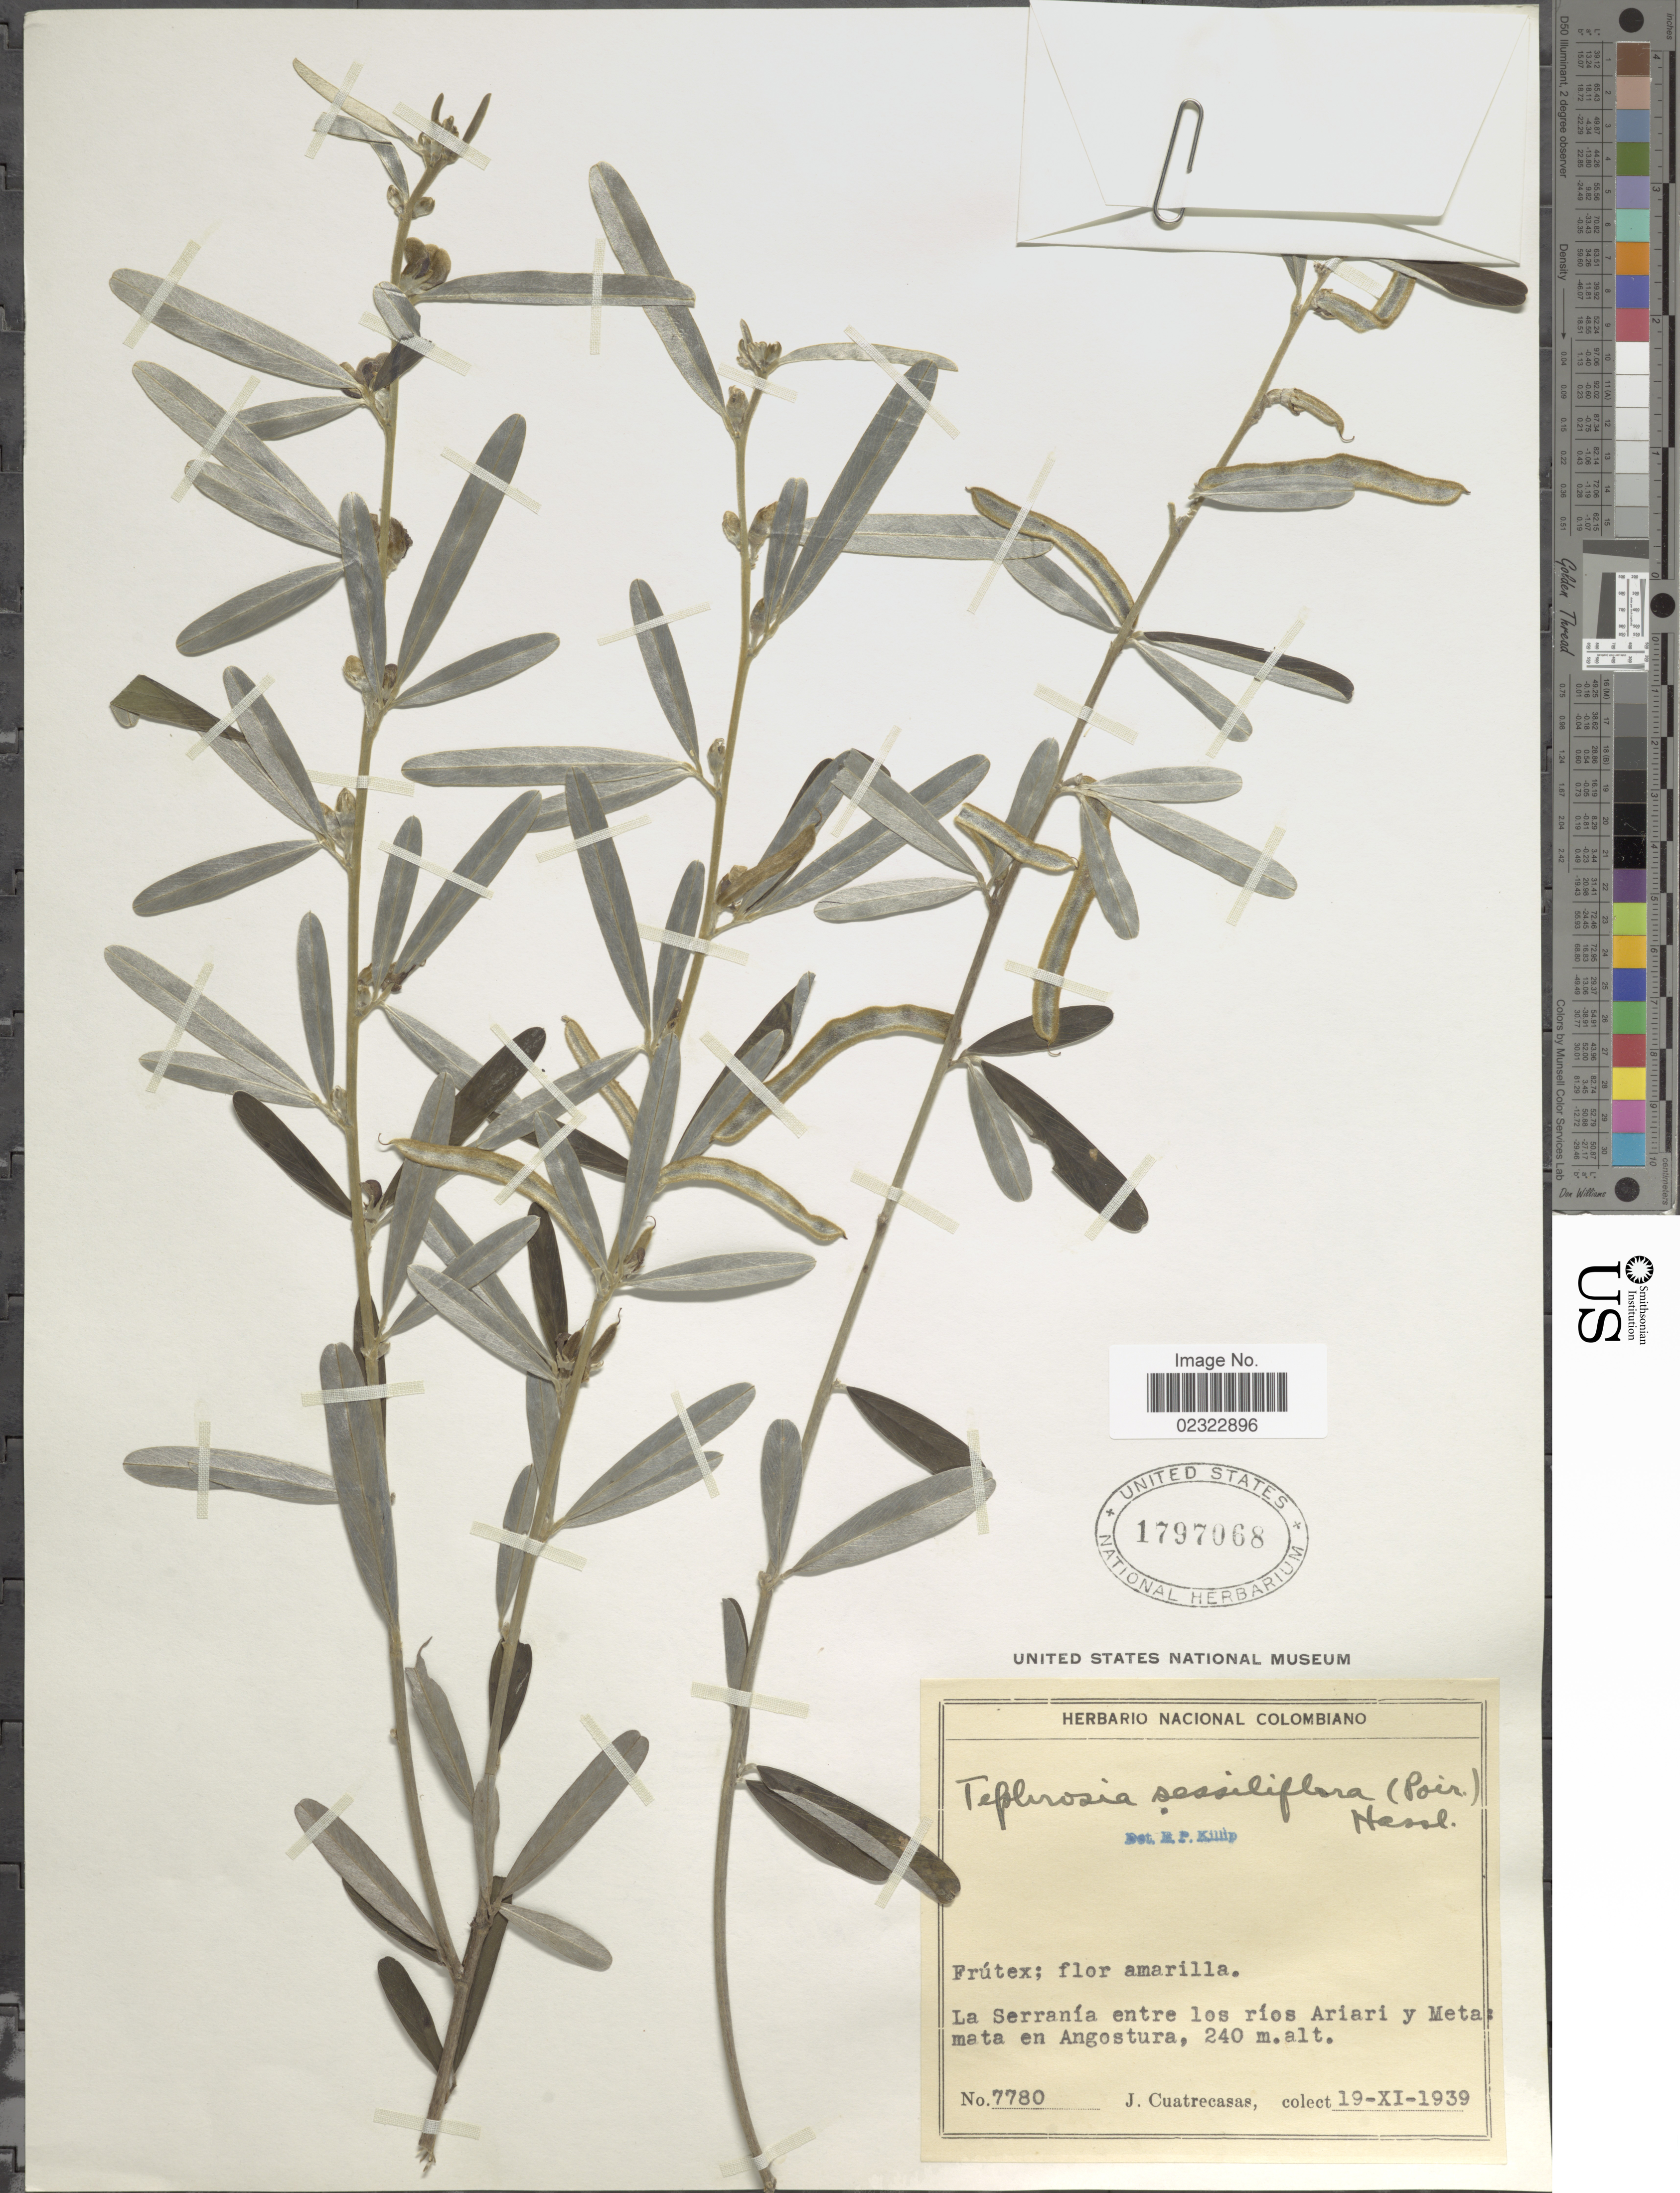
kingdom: Plantae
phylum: Tracheophyta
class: Magnoliopsida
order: Fabales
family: Fabaceae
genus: Tephrosia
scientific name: Tephrosia sessiliflora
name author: (Poir.) Hassl.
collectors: J. Cuatrecasas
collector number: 7780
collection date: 1939-11-19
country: Colombia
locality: La Serrania entre los rios Ariari y Metas: mata en Angostura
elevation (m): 240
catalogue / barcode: US 1797068